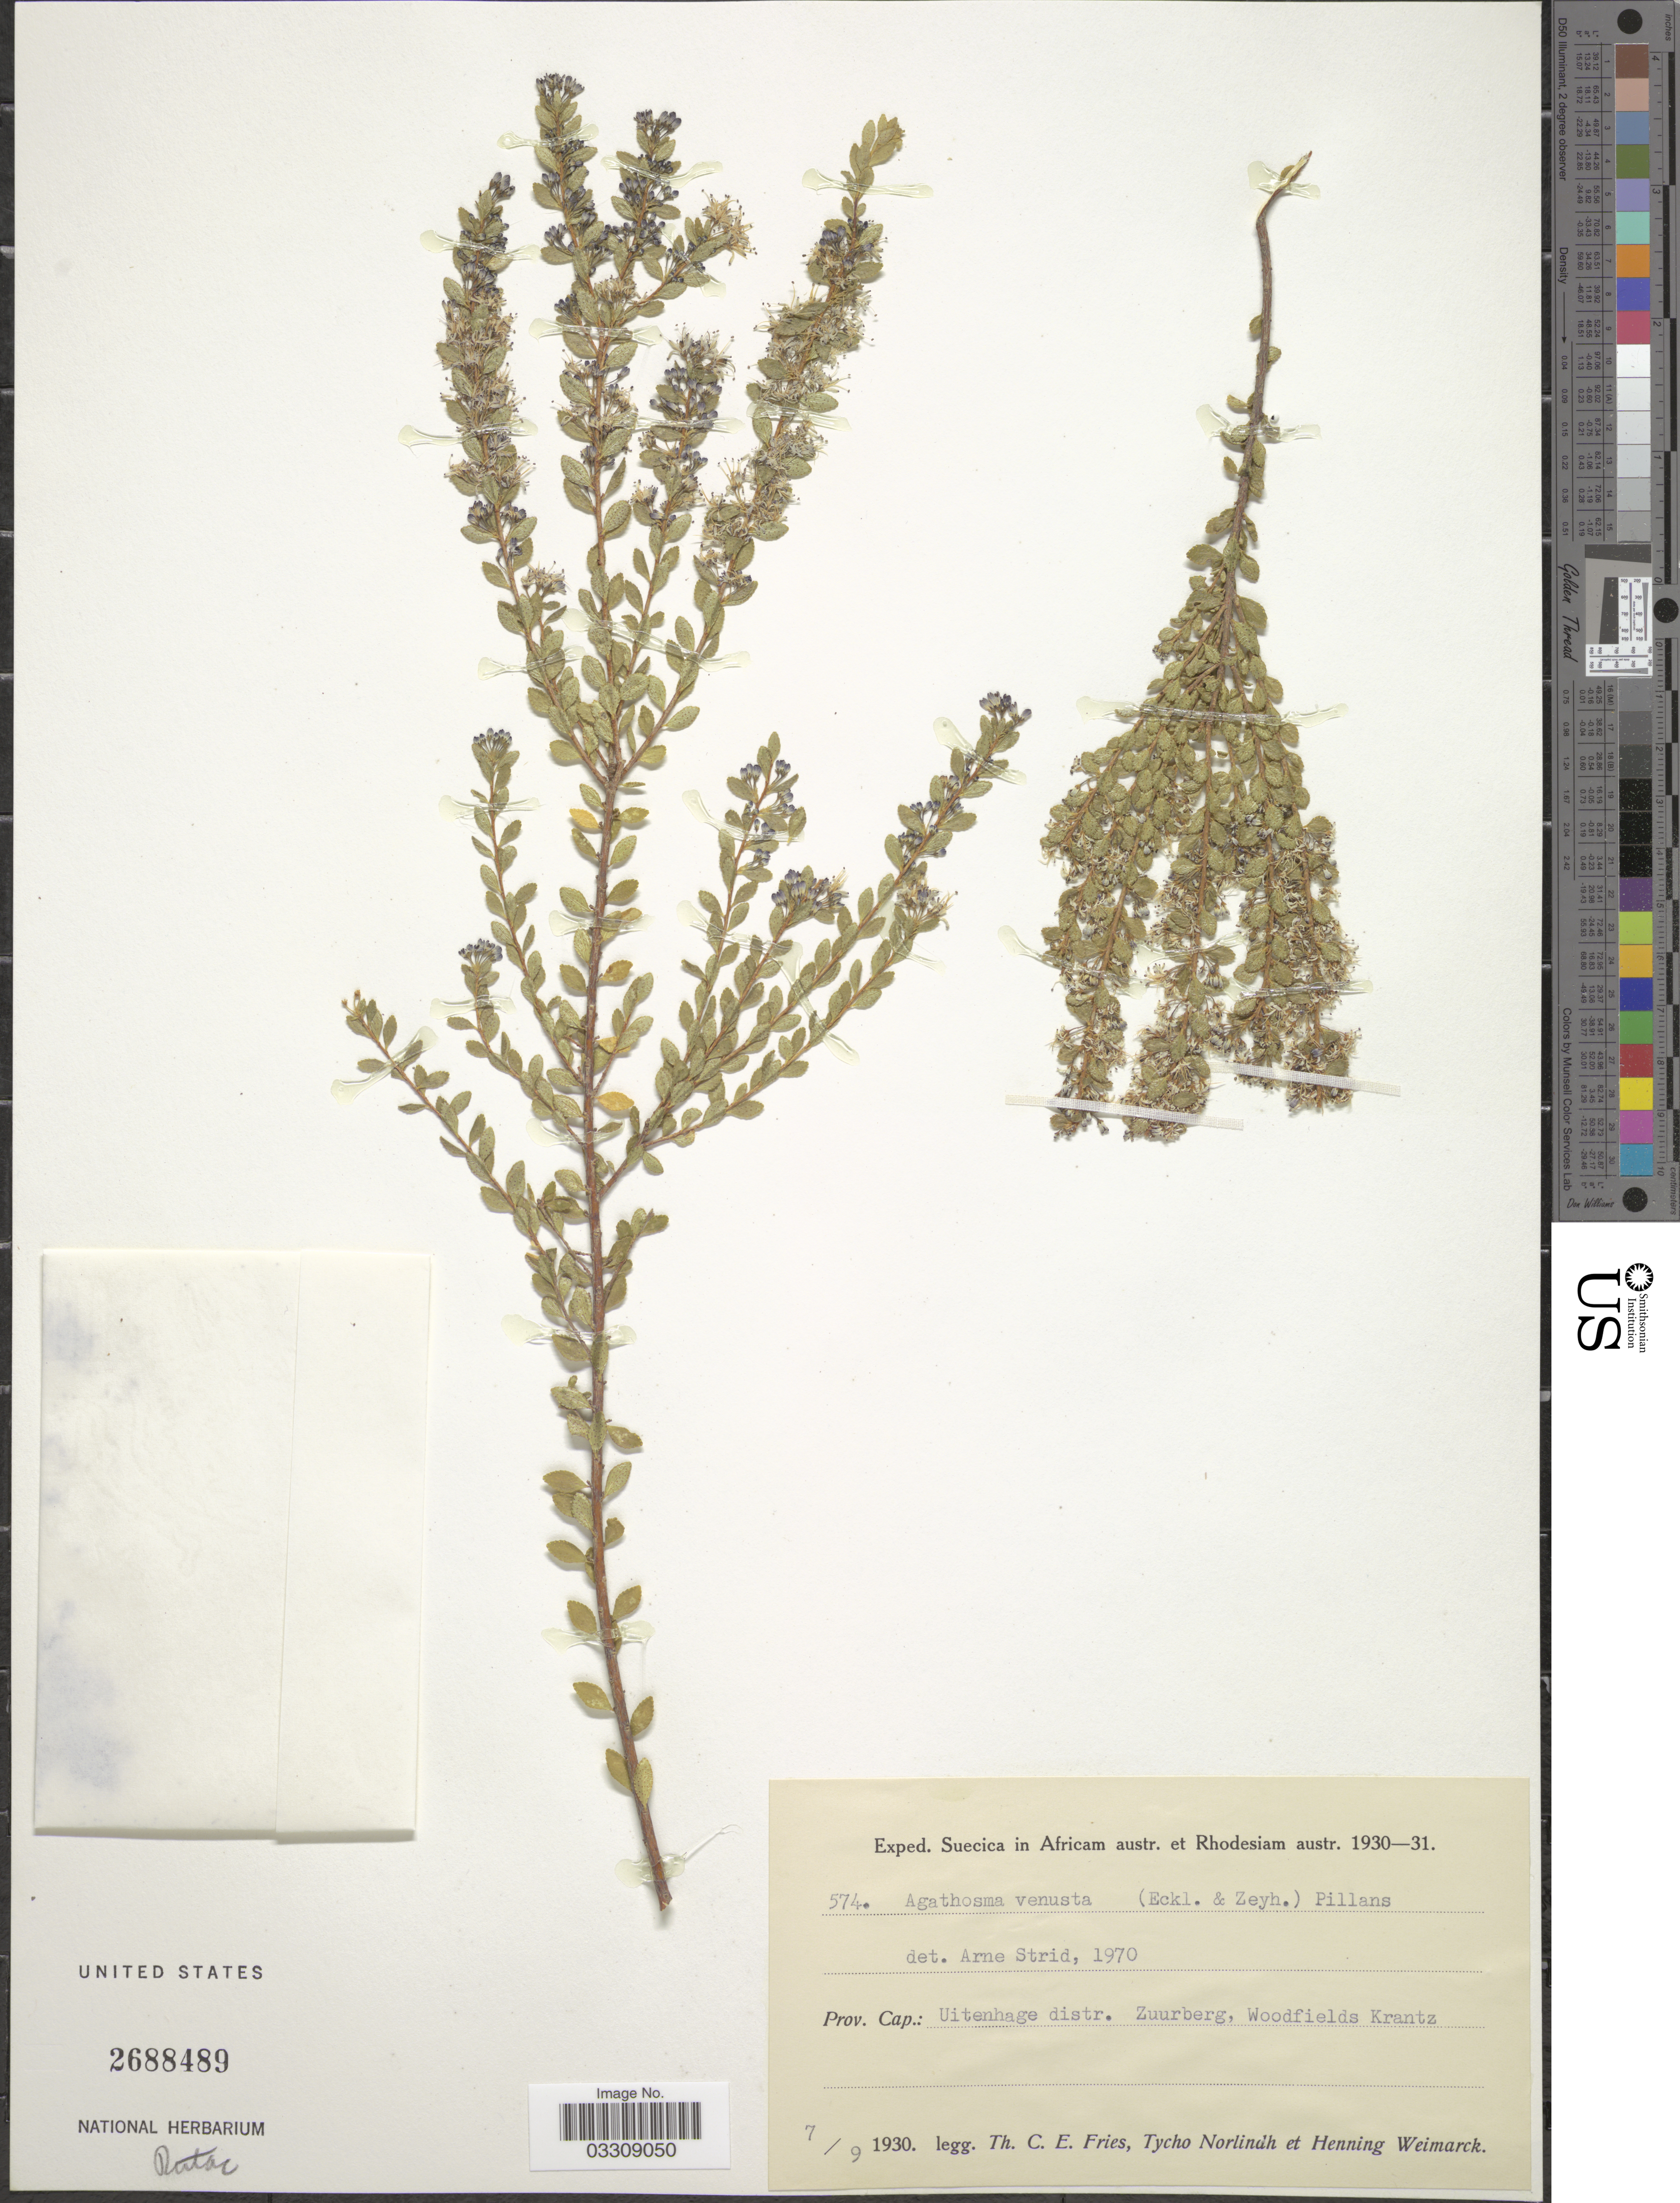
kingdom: Plantae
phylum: Tracheophyta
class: Magnoliopsida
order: Sapindales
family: Rutaceae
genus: Agathosma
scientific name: Agathosma venusta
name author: (Eckl. & Zeyh.) Pillans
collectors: T. C. E. Fries, N. T. Norlindh & H. Weimarck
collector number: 574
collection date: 1930-09-07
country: South Africa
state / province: Eastern Cape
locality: Prov. Cap. Uitenhage distr. Zuurberg, Woodfields Krantz.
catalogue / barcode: US 2688489